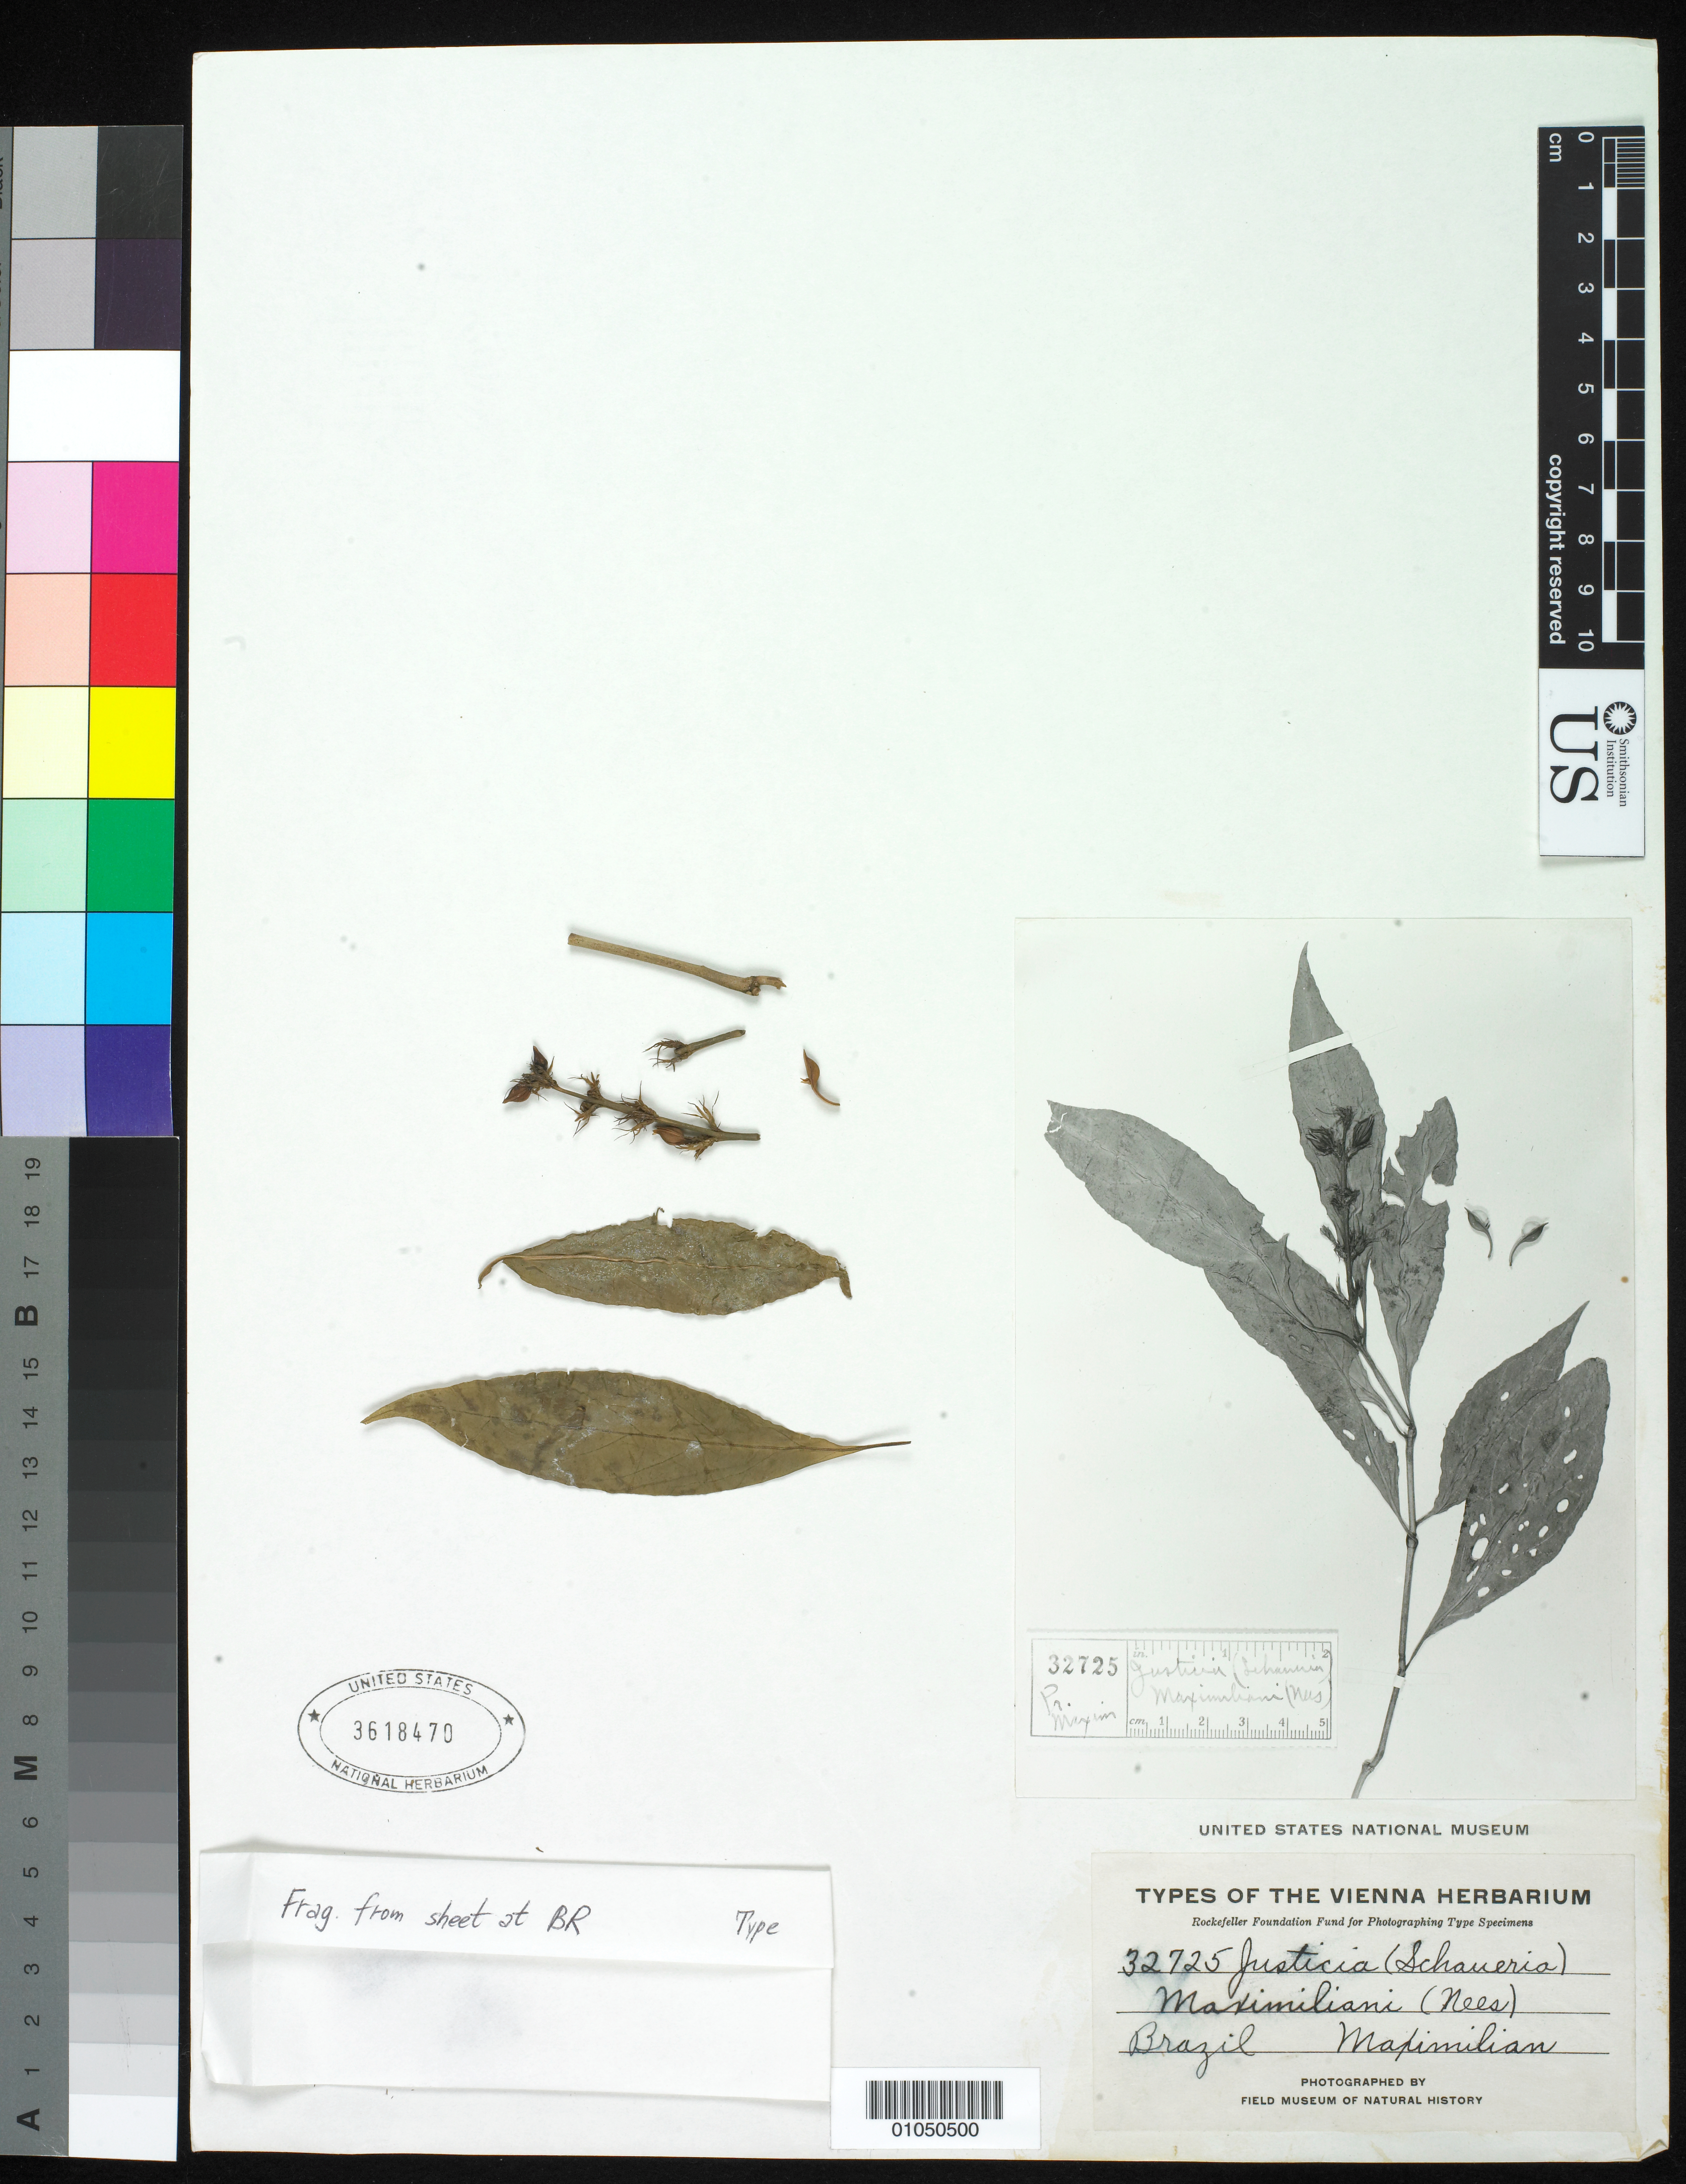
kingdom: Plantae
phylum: Tracheophyta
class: Magnoliopsida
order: Lamiales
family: Acanthaceae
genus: Schaueria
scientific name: Schaueria maximiliani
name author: Nees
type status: Type Collection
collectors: -. Maximilian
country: Brazil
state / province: Bahia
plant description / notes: Photograph and fragmentary material of type specimen ex herb. Vienna.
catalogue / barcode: US 3618470